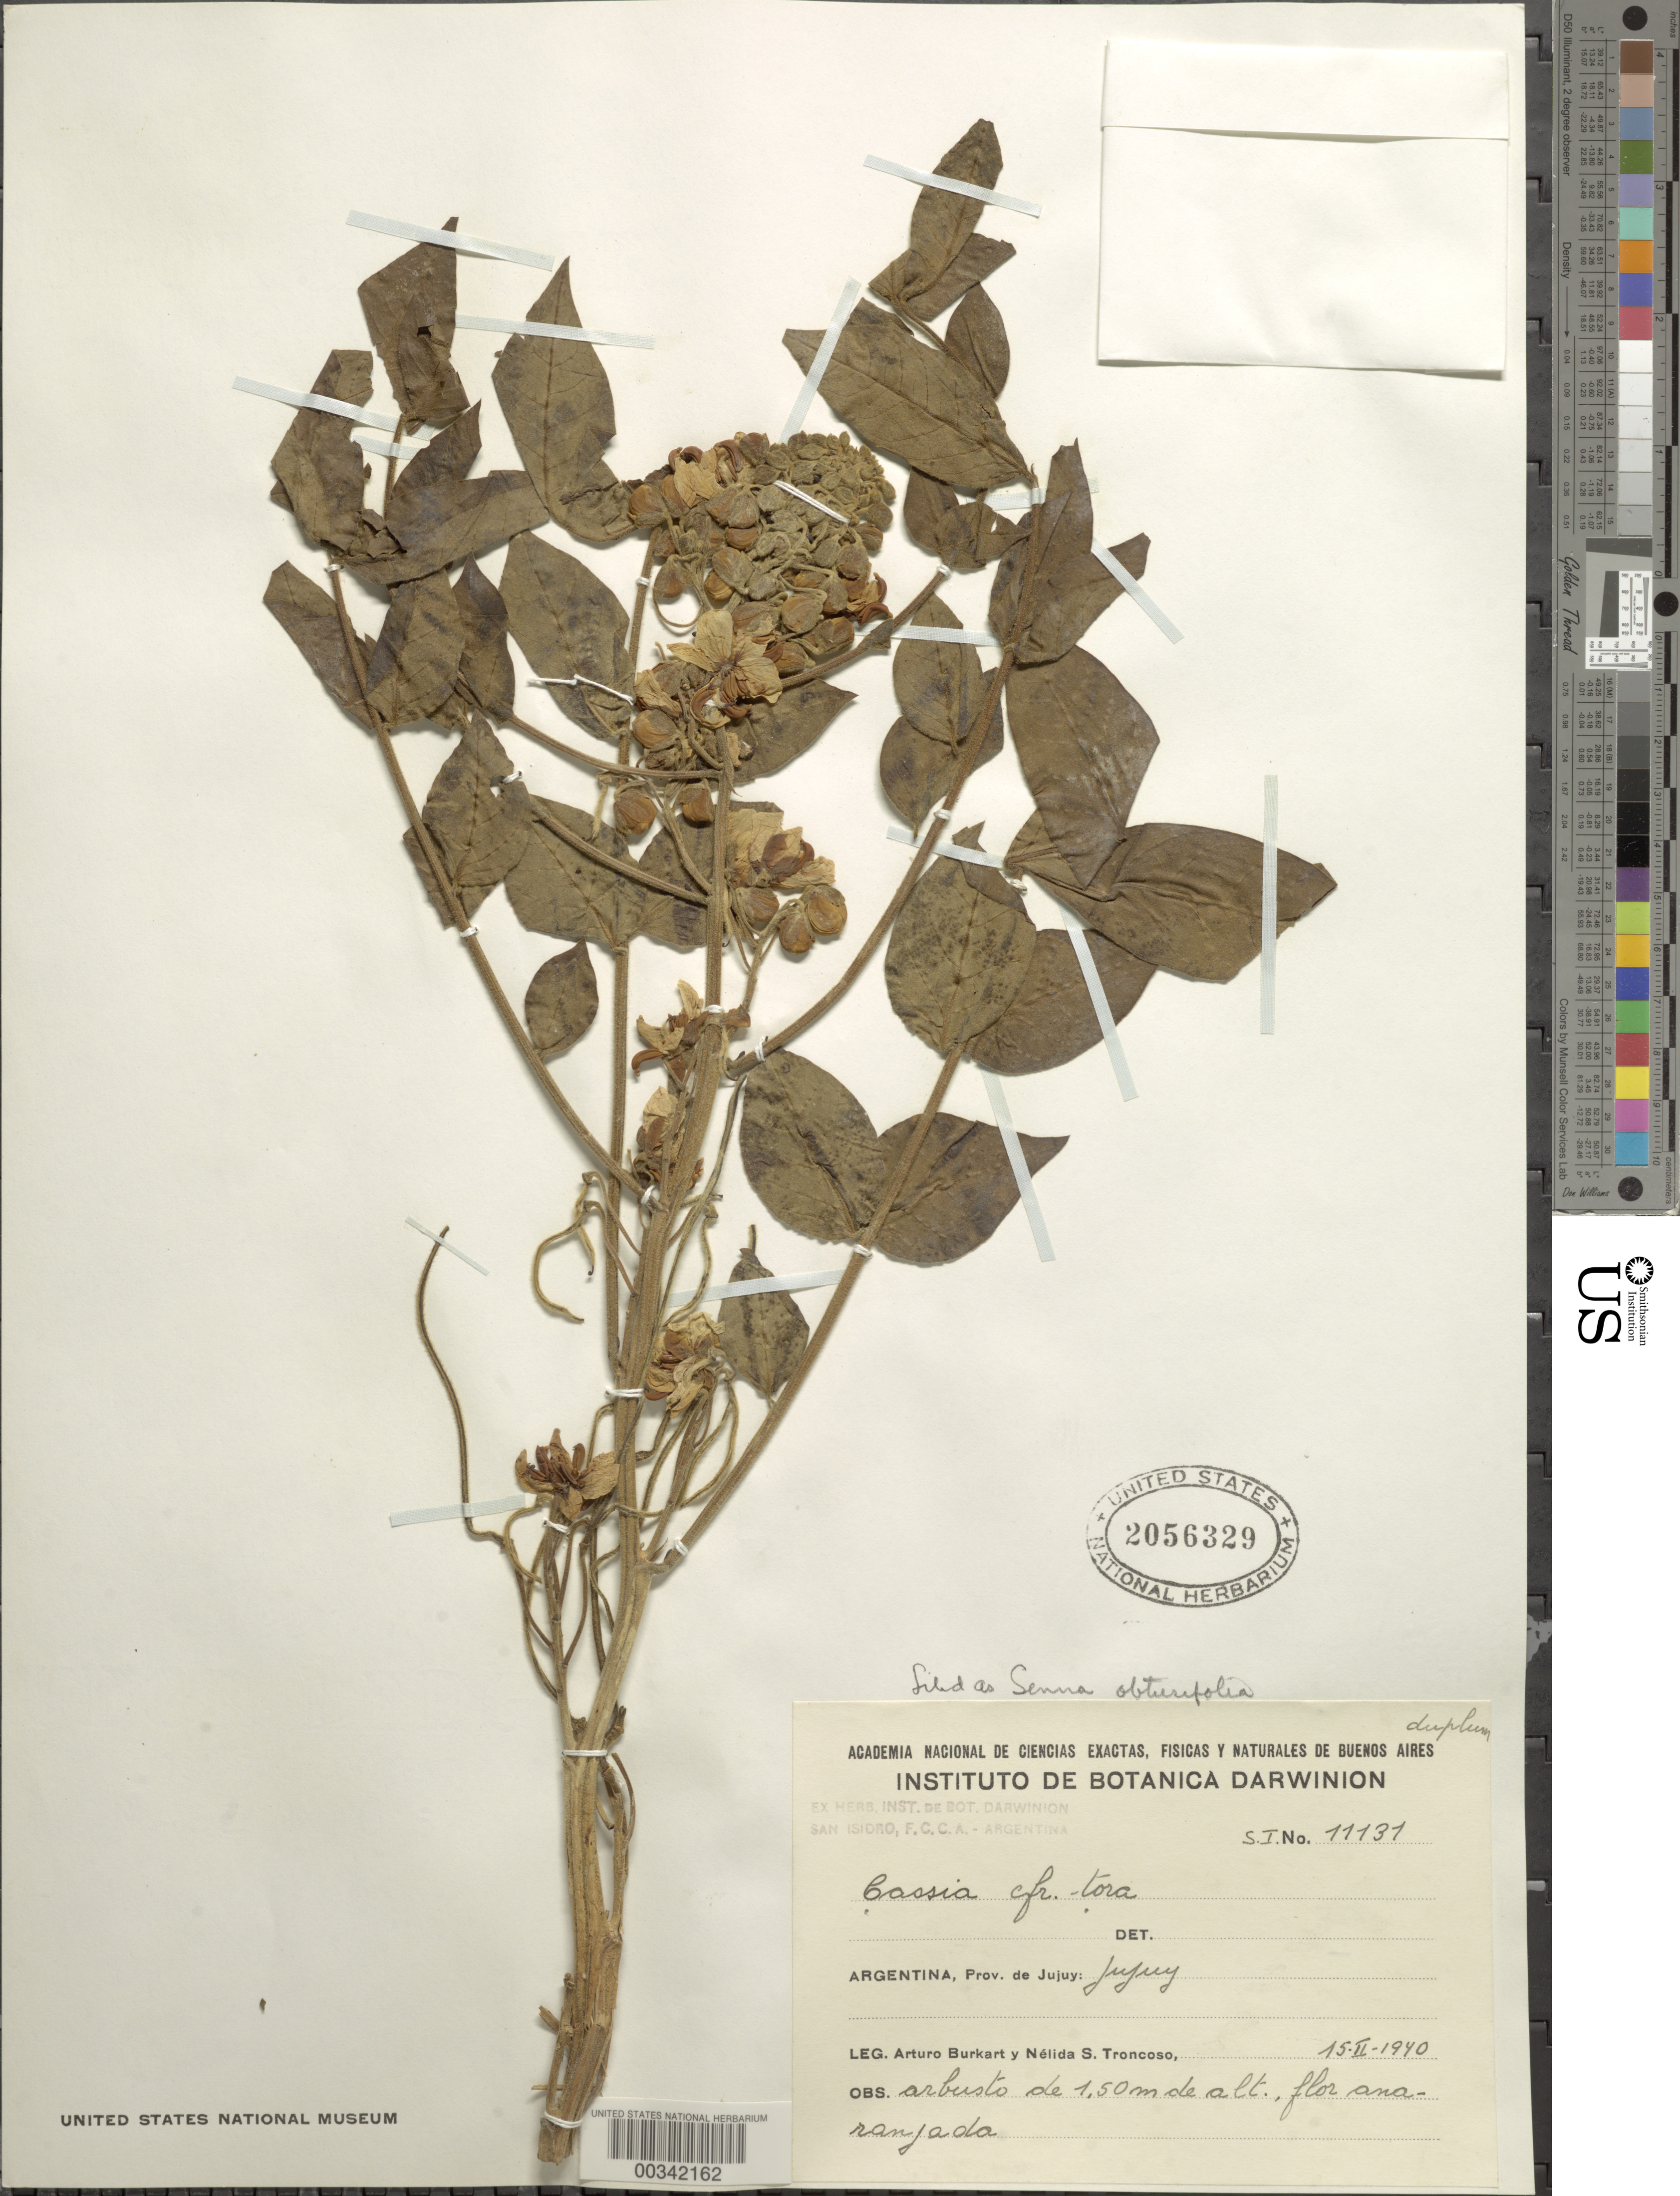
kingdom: Plantae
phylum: Tracheophyta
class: Magnoliopsida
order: Fabales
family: Fabaceae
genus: Senna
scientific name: Senna obtusifolia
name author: (L.) H.S. Irwin & Barneby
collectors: A. E. Burkart & N. Troncoso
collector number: S.i. No. 11131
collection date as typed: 15 Feb 1940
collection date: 1940-02-15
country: Argentina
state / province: Jujuy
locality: Jujuy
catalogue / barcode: US 2056329